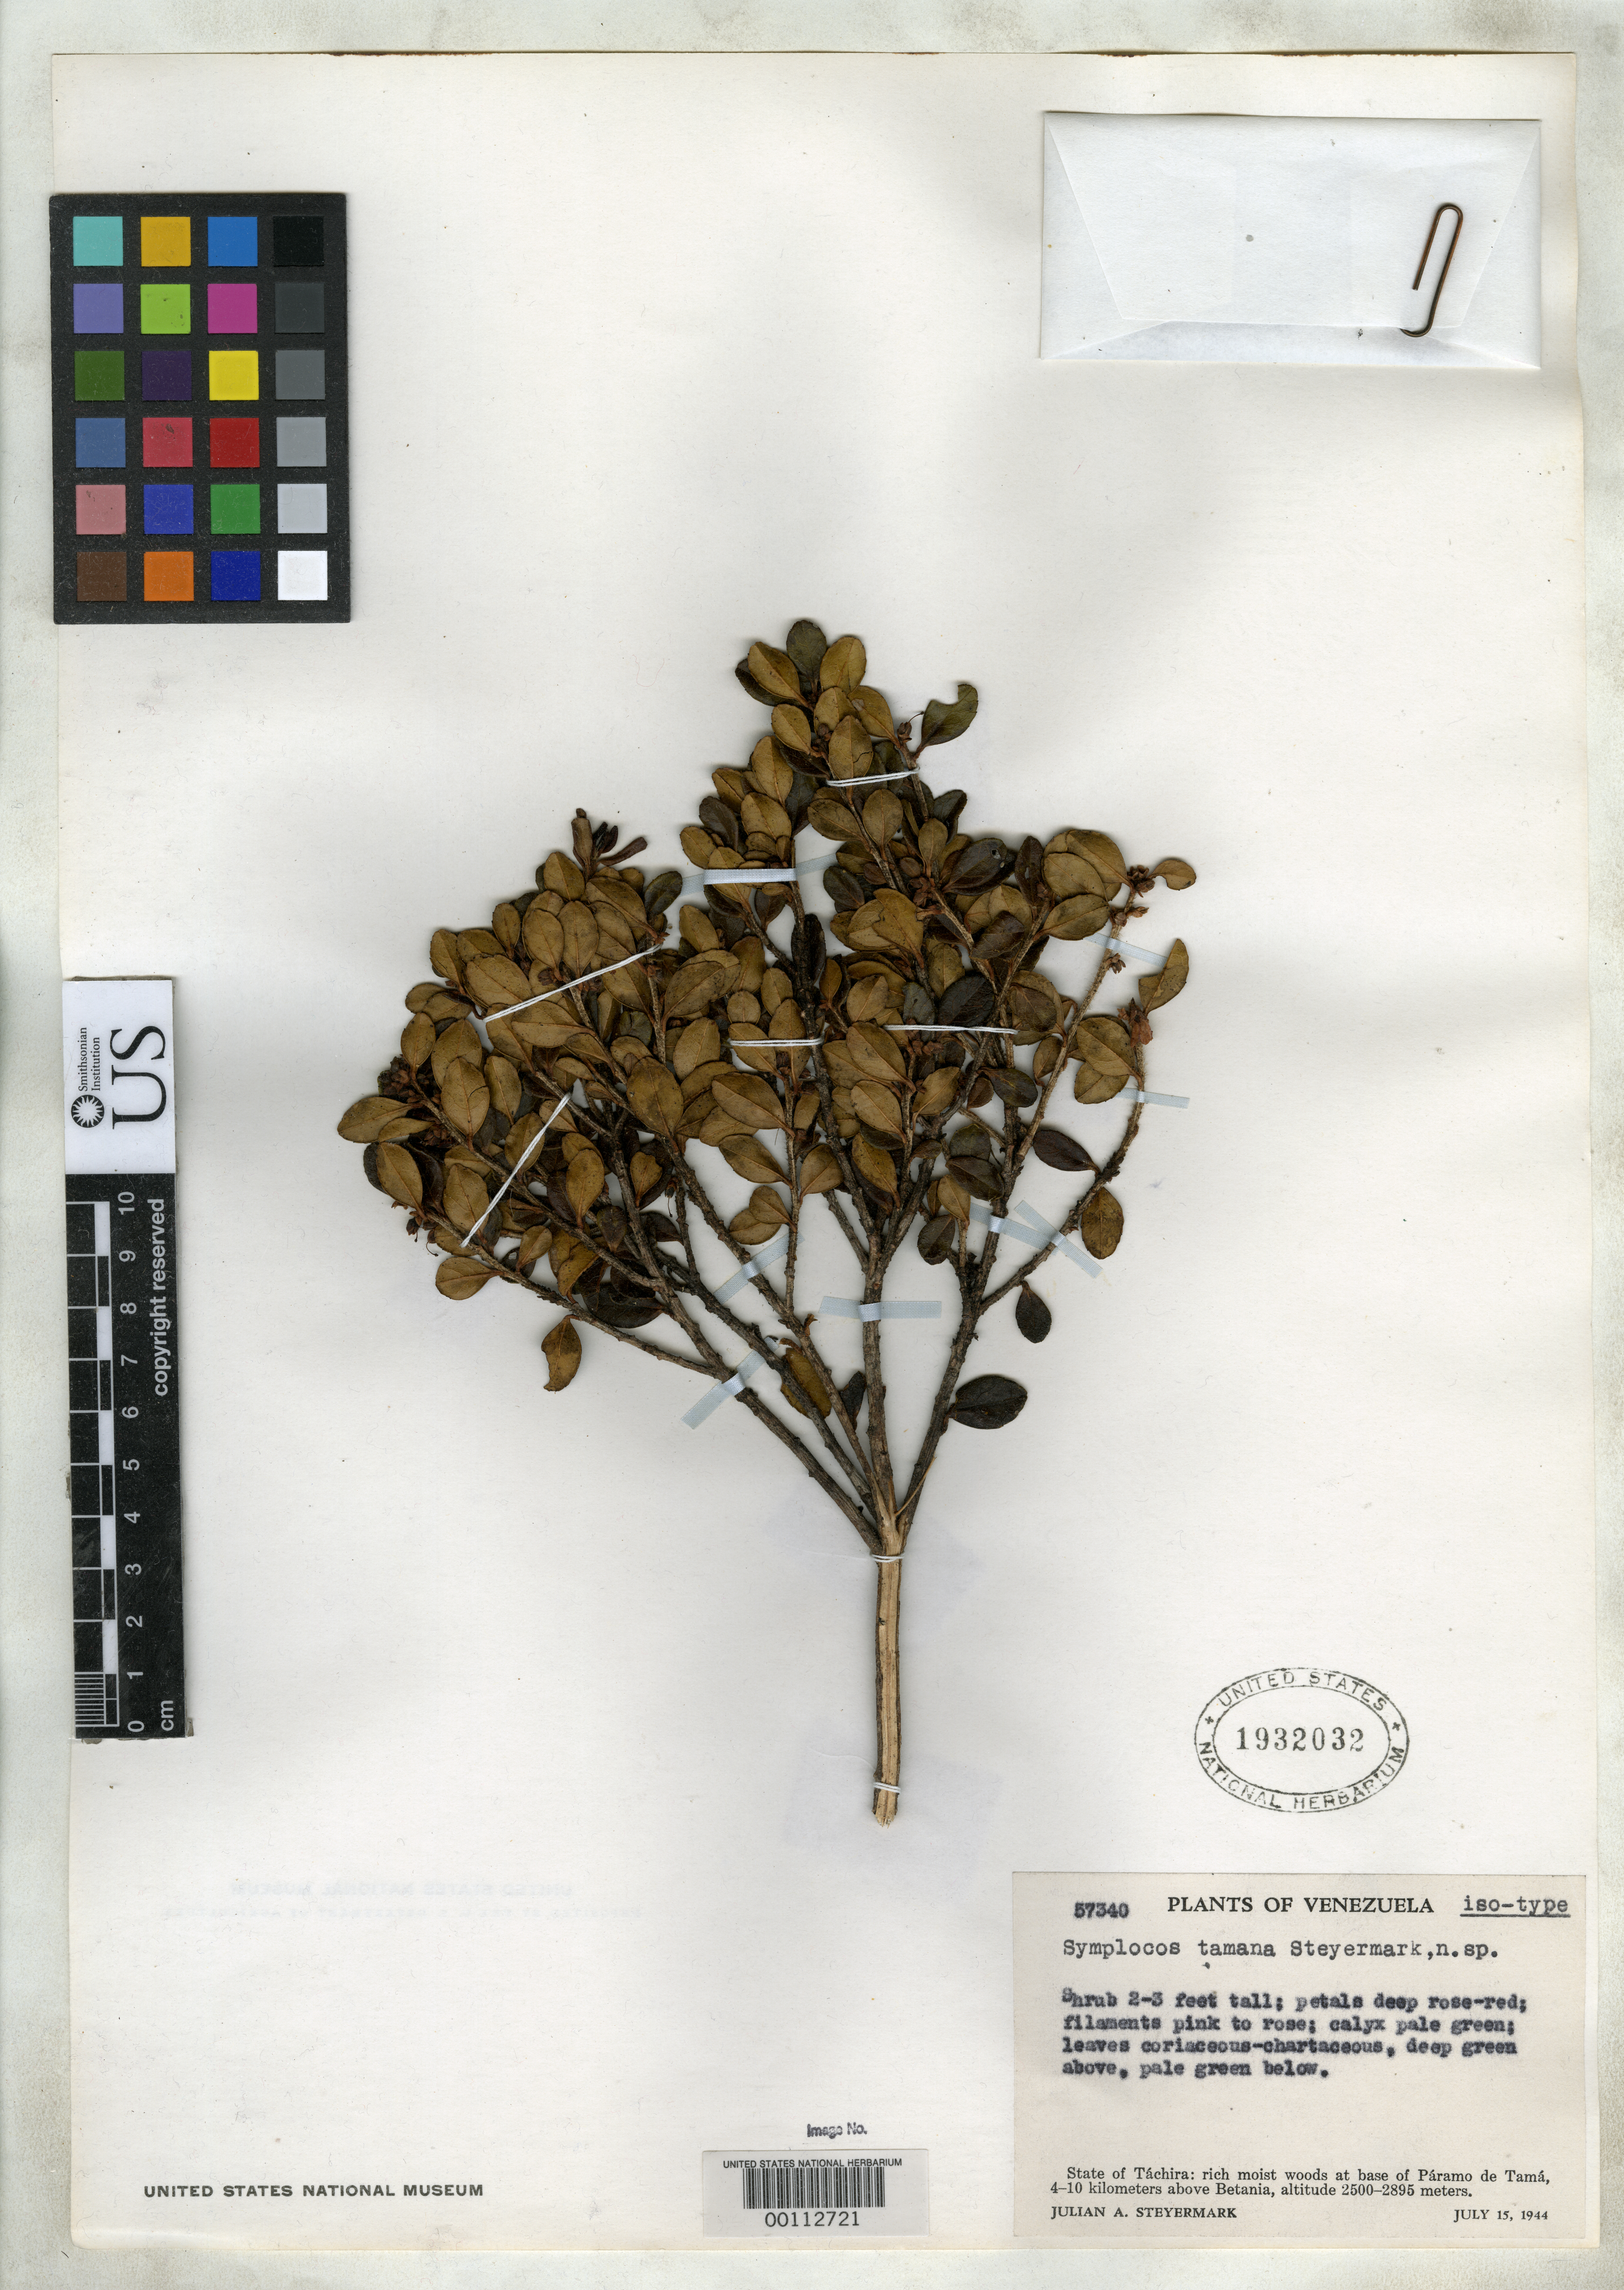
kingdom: Plantae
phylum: Tracheophyta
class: Magnoliopsida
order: Ericales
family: Symplocaceae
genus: Symplocos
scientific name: Symplocos tamana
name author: Steyerm.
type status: Isotype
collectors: J. Steyermark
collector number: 57340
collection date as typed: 15 Jul 1944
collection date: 1944-07-15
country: Venezuela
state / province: Tachira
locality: Base of Paramo de Tama above Betania.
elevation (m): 2500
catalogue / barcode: US 1932032